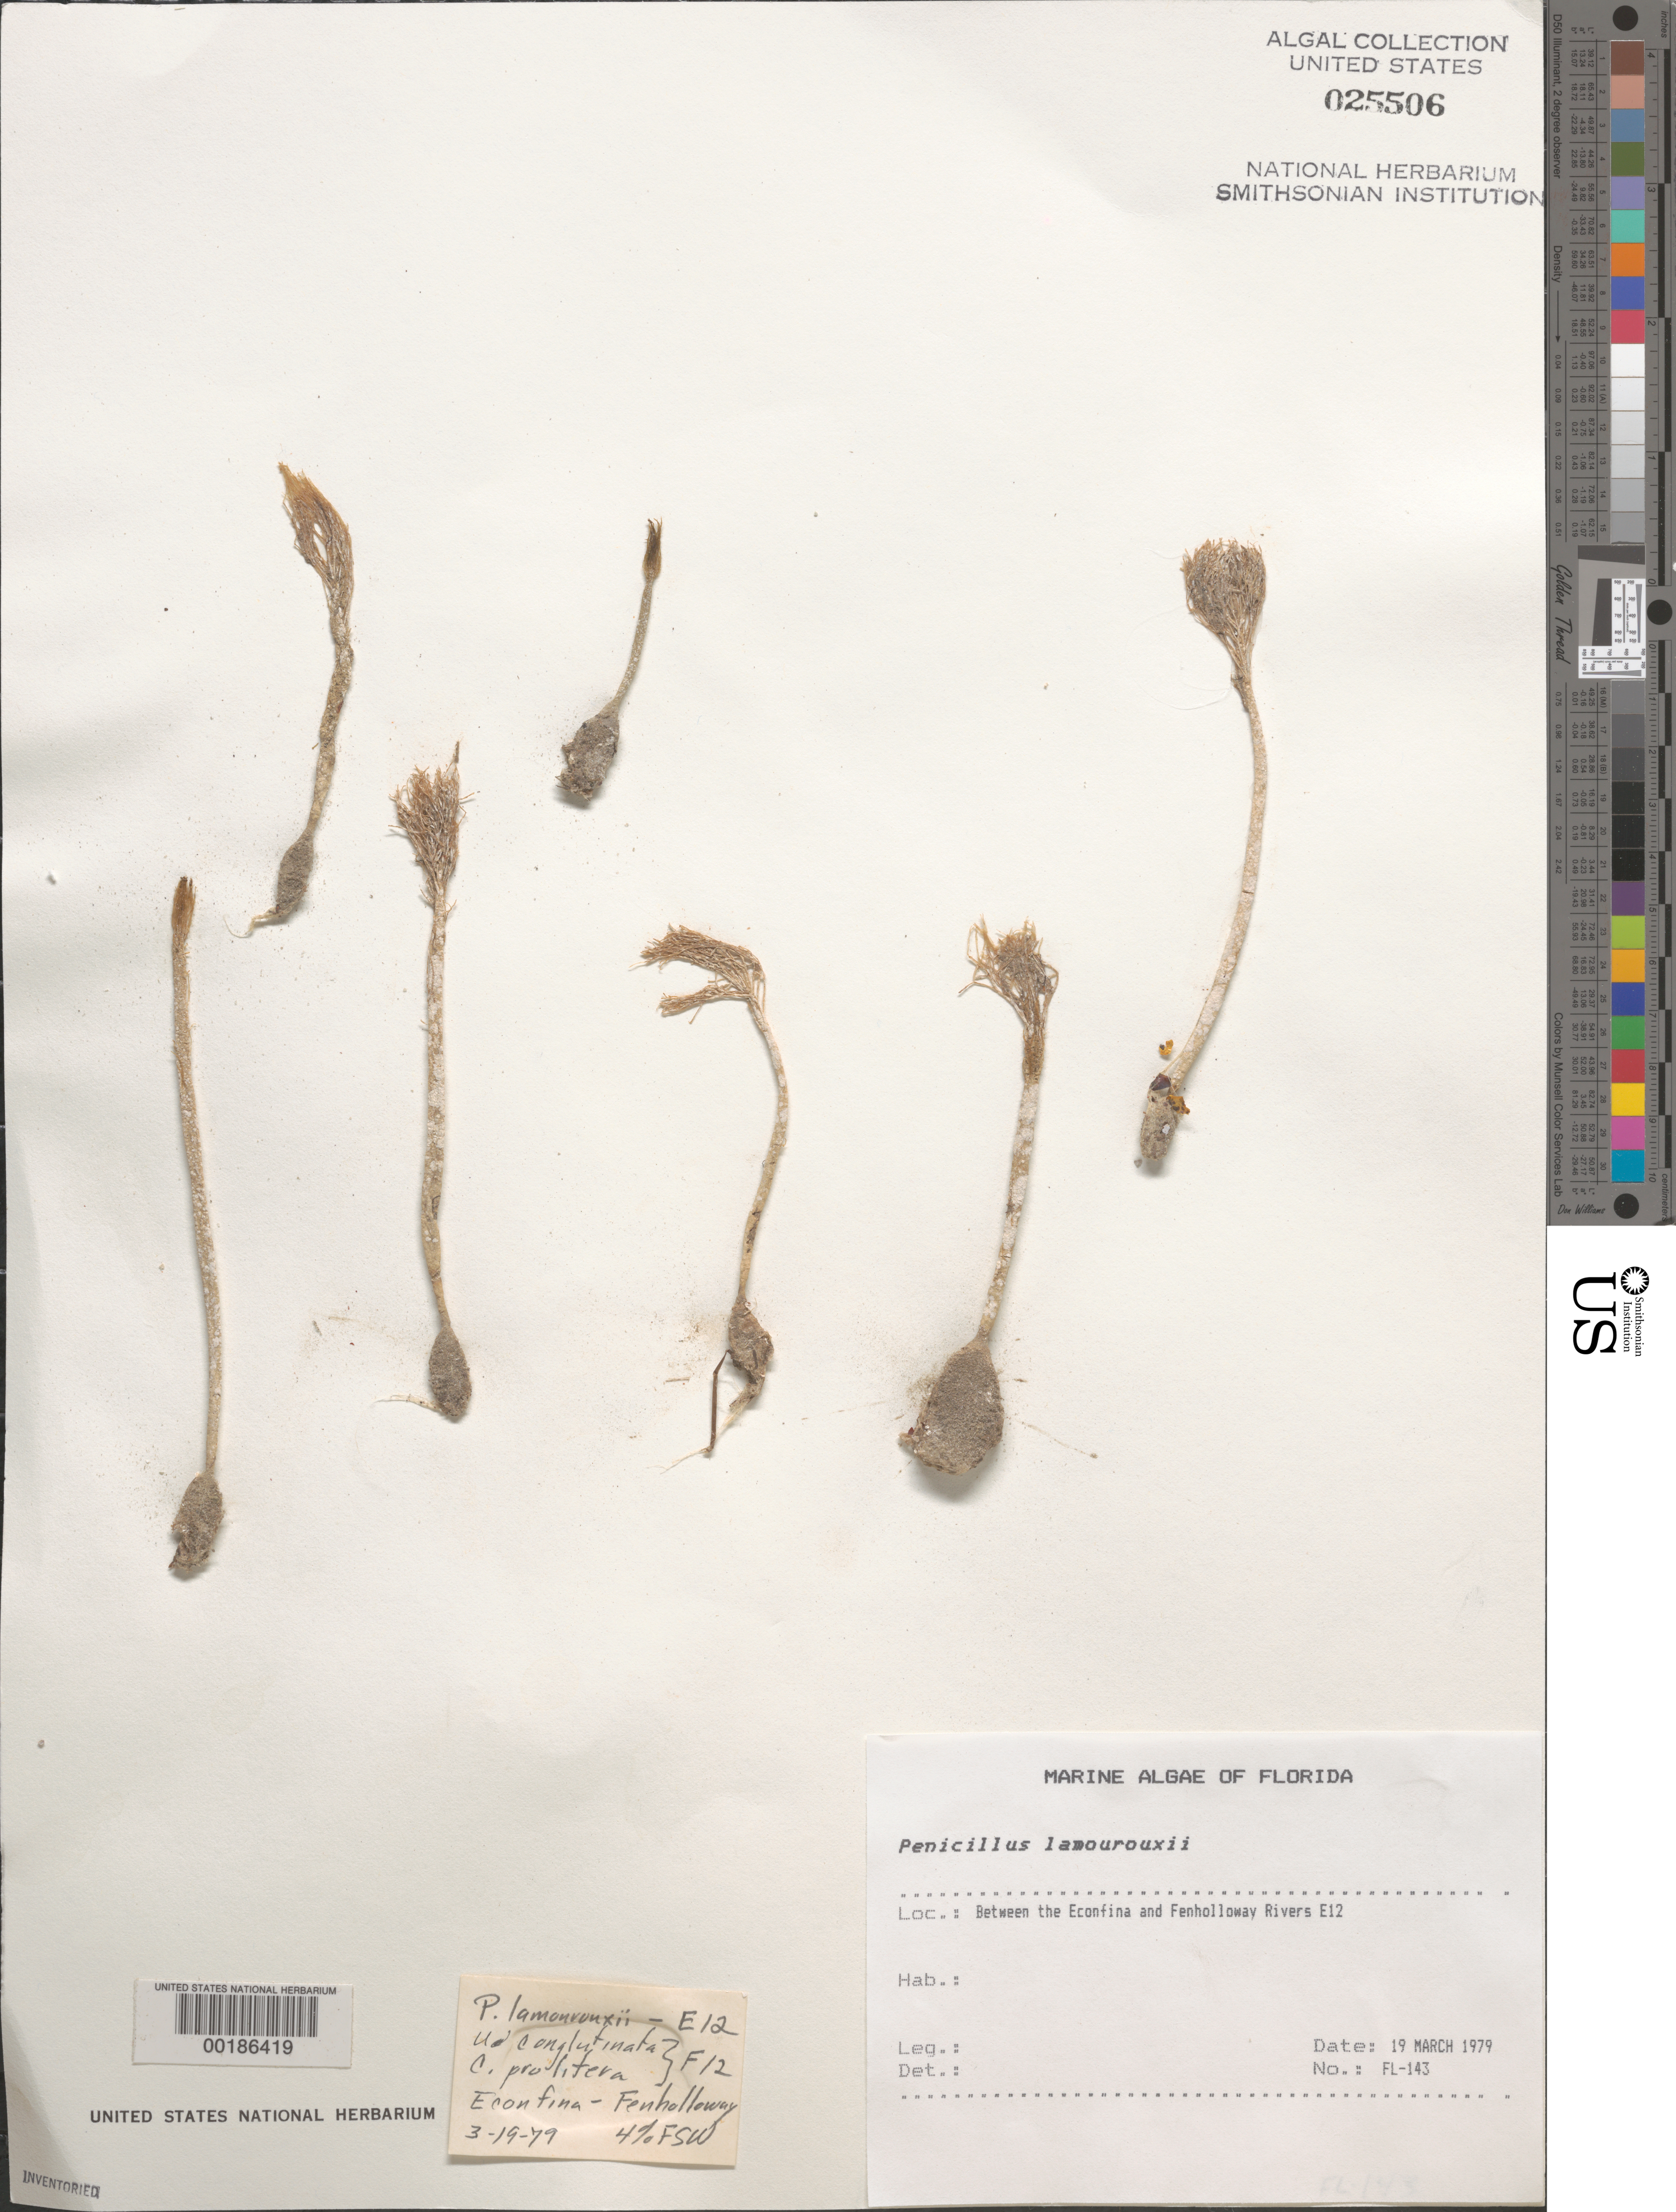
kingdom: Plantae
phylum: Chlorophyta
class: Ulvophyceae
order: Bryopsidales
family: Udoteaceae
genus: Penicillus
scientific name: Penicillus lamourouxii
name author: Decne.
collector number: FL-143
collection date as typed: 19 Mar 1979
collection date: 1979-03-19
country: United States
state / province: Florida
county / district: Taylor County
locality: Between Econfina River and Fenholloway River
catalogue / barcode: US 25506